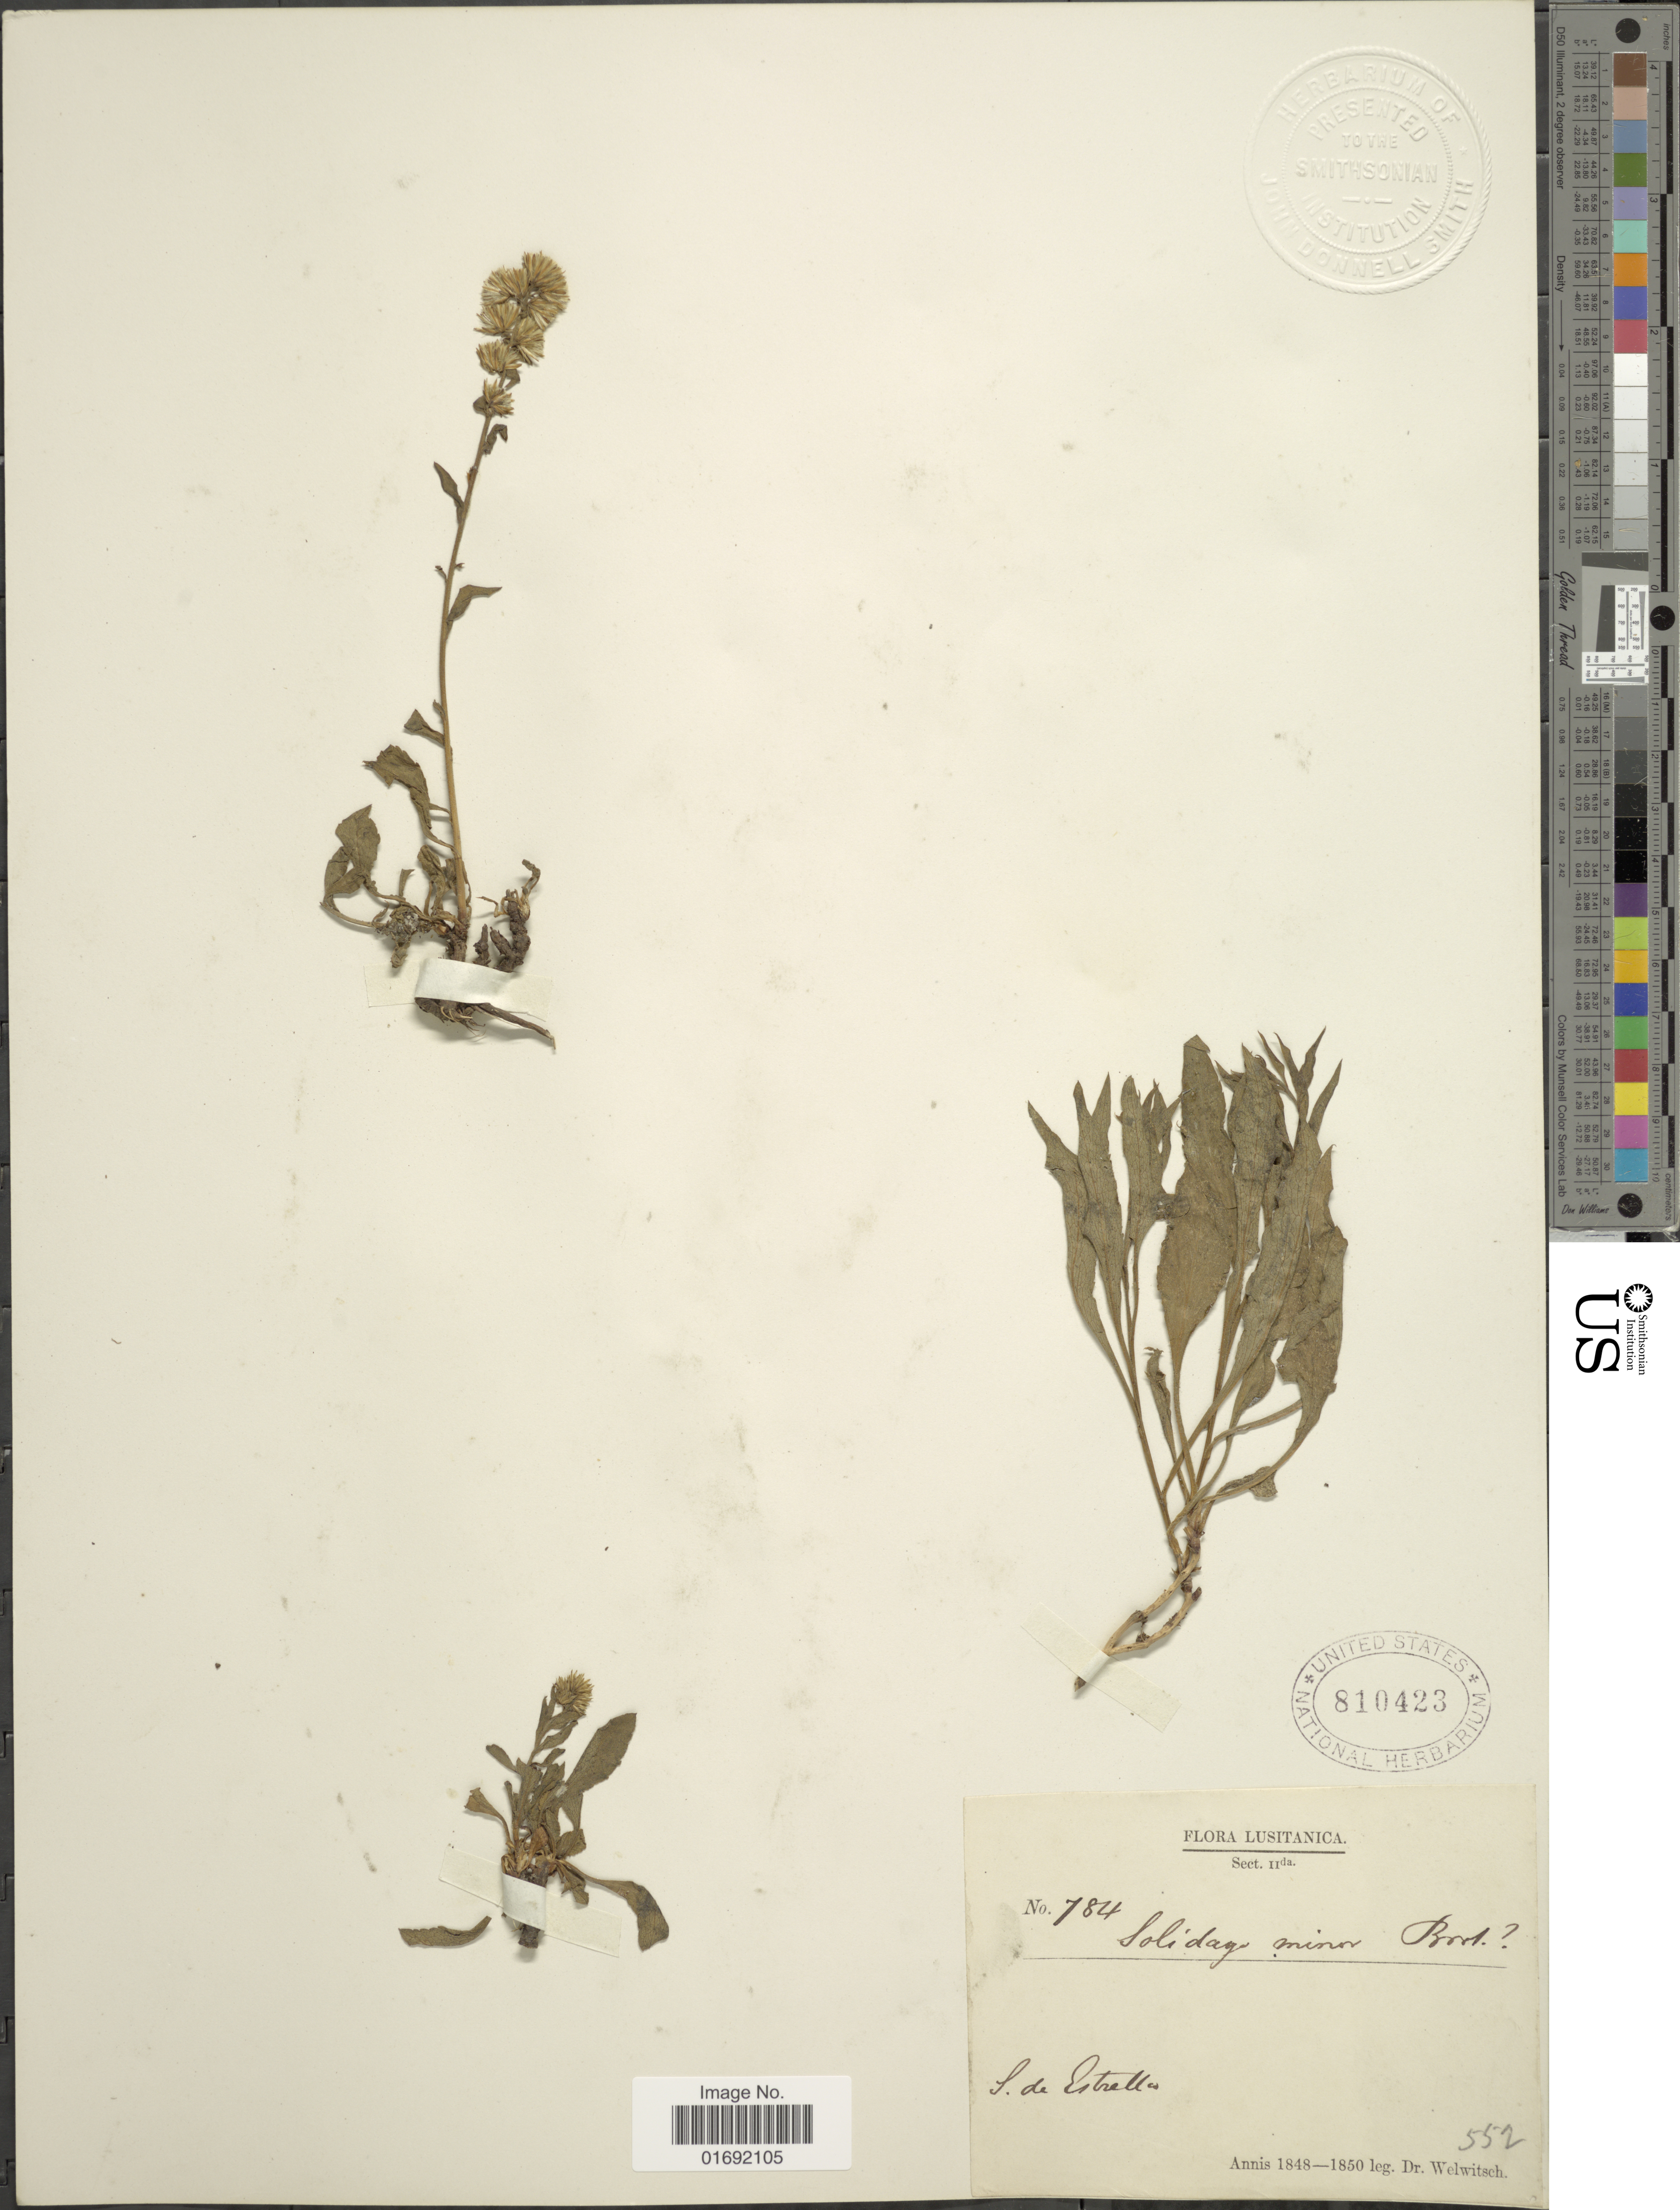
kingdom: Plantae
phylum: Tracheophyta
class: Magnoliopsida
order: Asterales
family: Asteraceae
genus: Solidago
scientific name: Solidago oreophila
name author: Rydb.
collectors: -. Welwitsch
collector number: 784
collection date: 1848/1850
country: Portugal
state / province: Castelo Branco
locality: Lusitanica, S. de Estrella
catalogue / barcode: US 810423